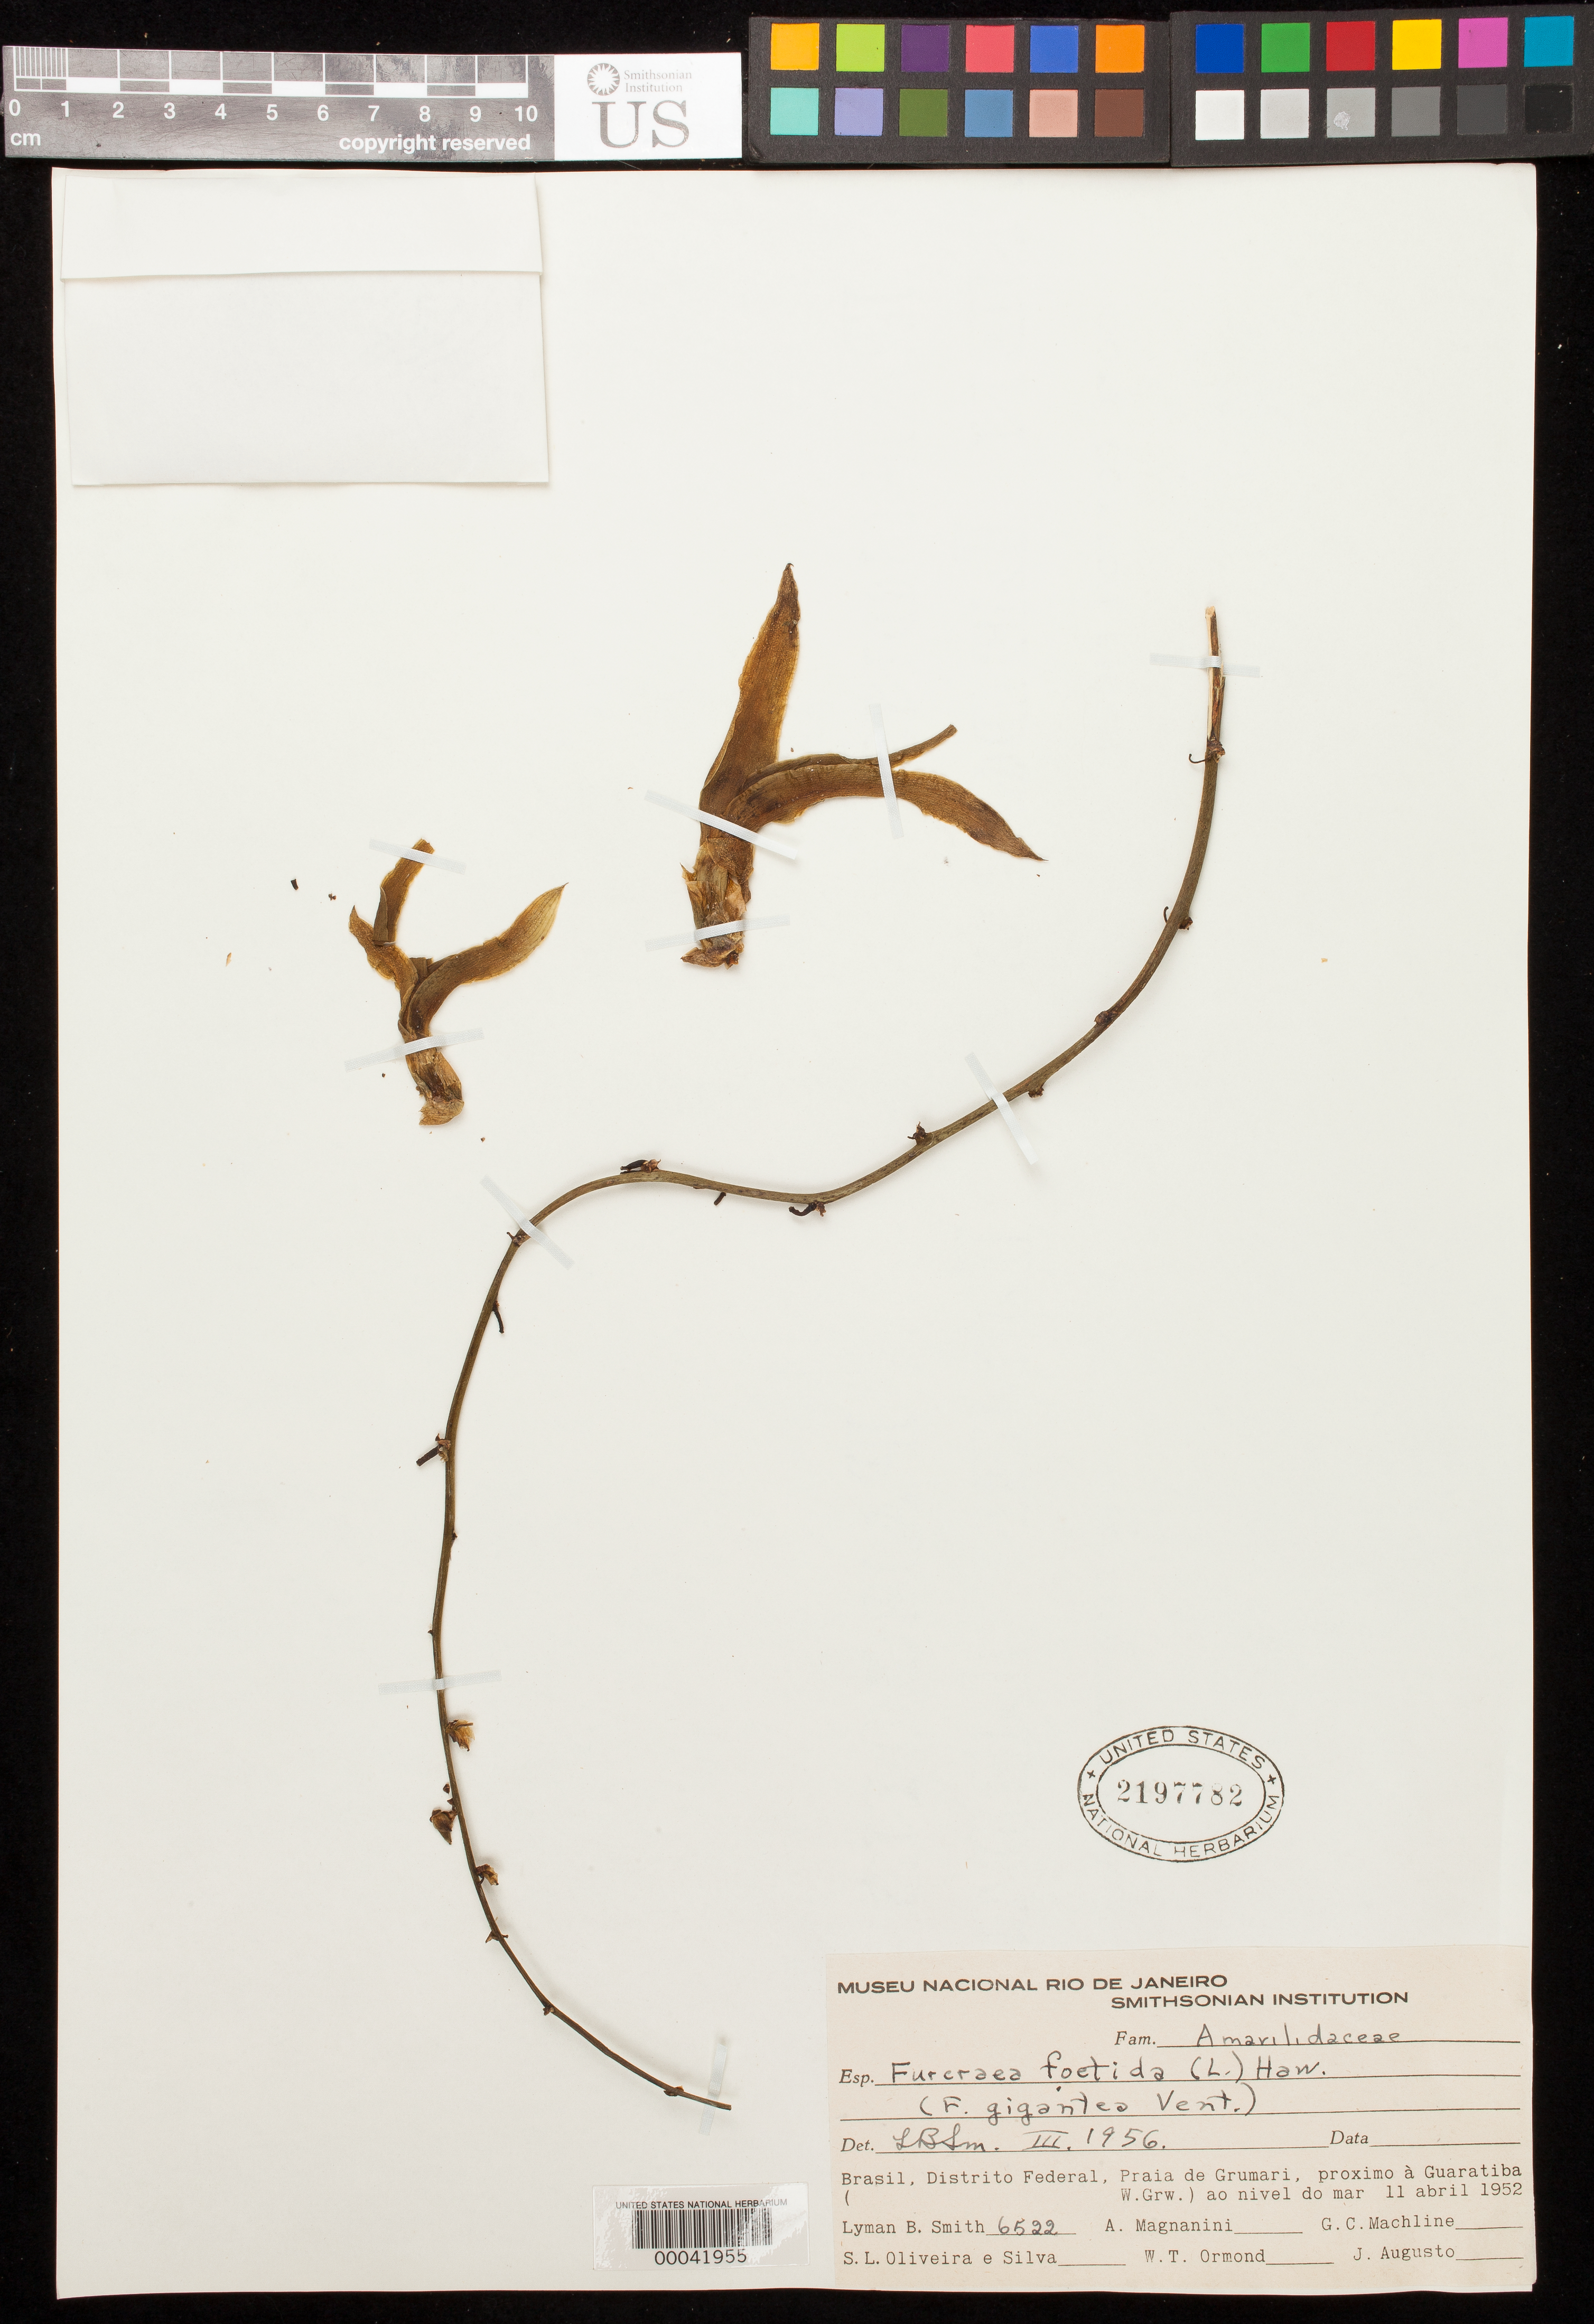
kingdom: Plantae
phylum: Tracheophyta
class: Liliopsida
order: Asparagales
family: Asparagaceae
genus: Furcraea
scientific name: Furcraea foetida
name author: (L.) Haw.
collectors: L. Smith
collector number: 6522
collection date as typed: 11 Apr 1952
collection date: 1952-04-11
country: Brazil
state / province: Distrito Federal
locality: Praia de grumari, near guaratiba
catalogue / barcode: US 2197782